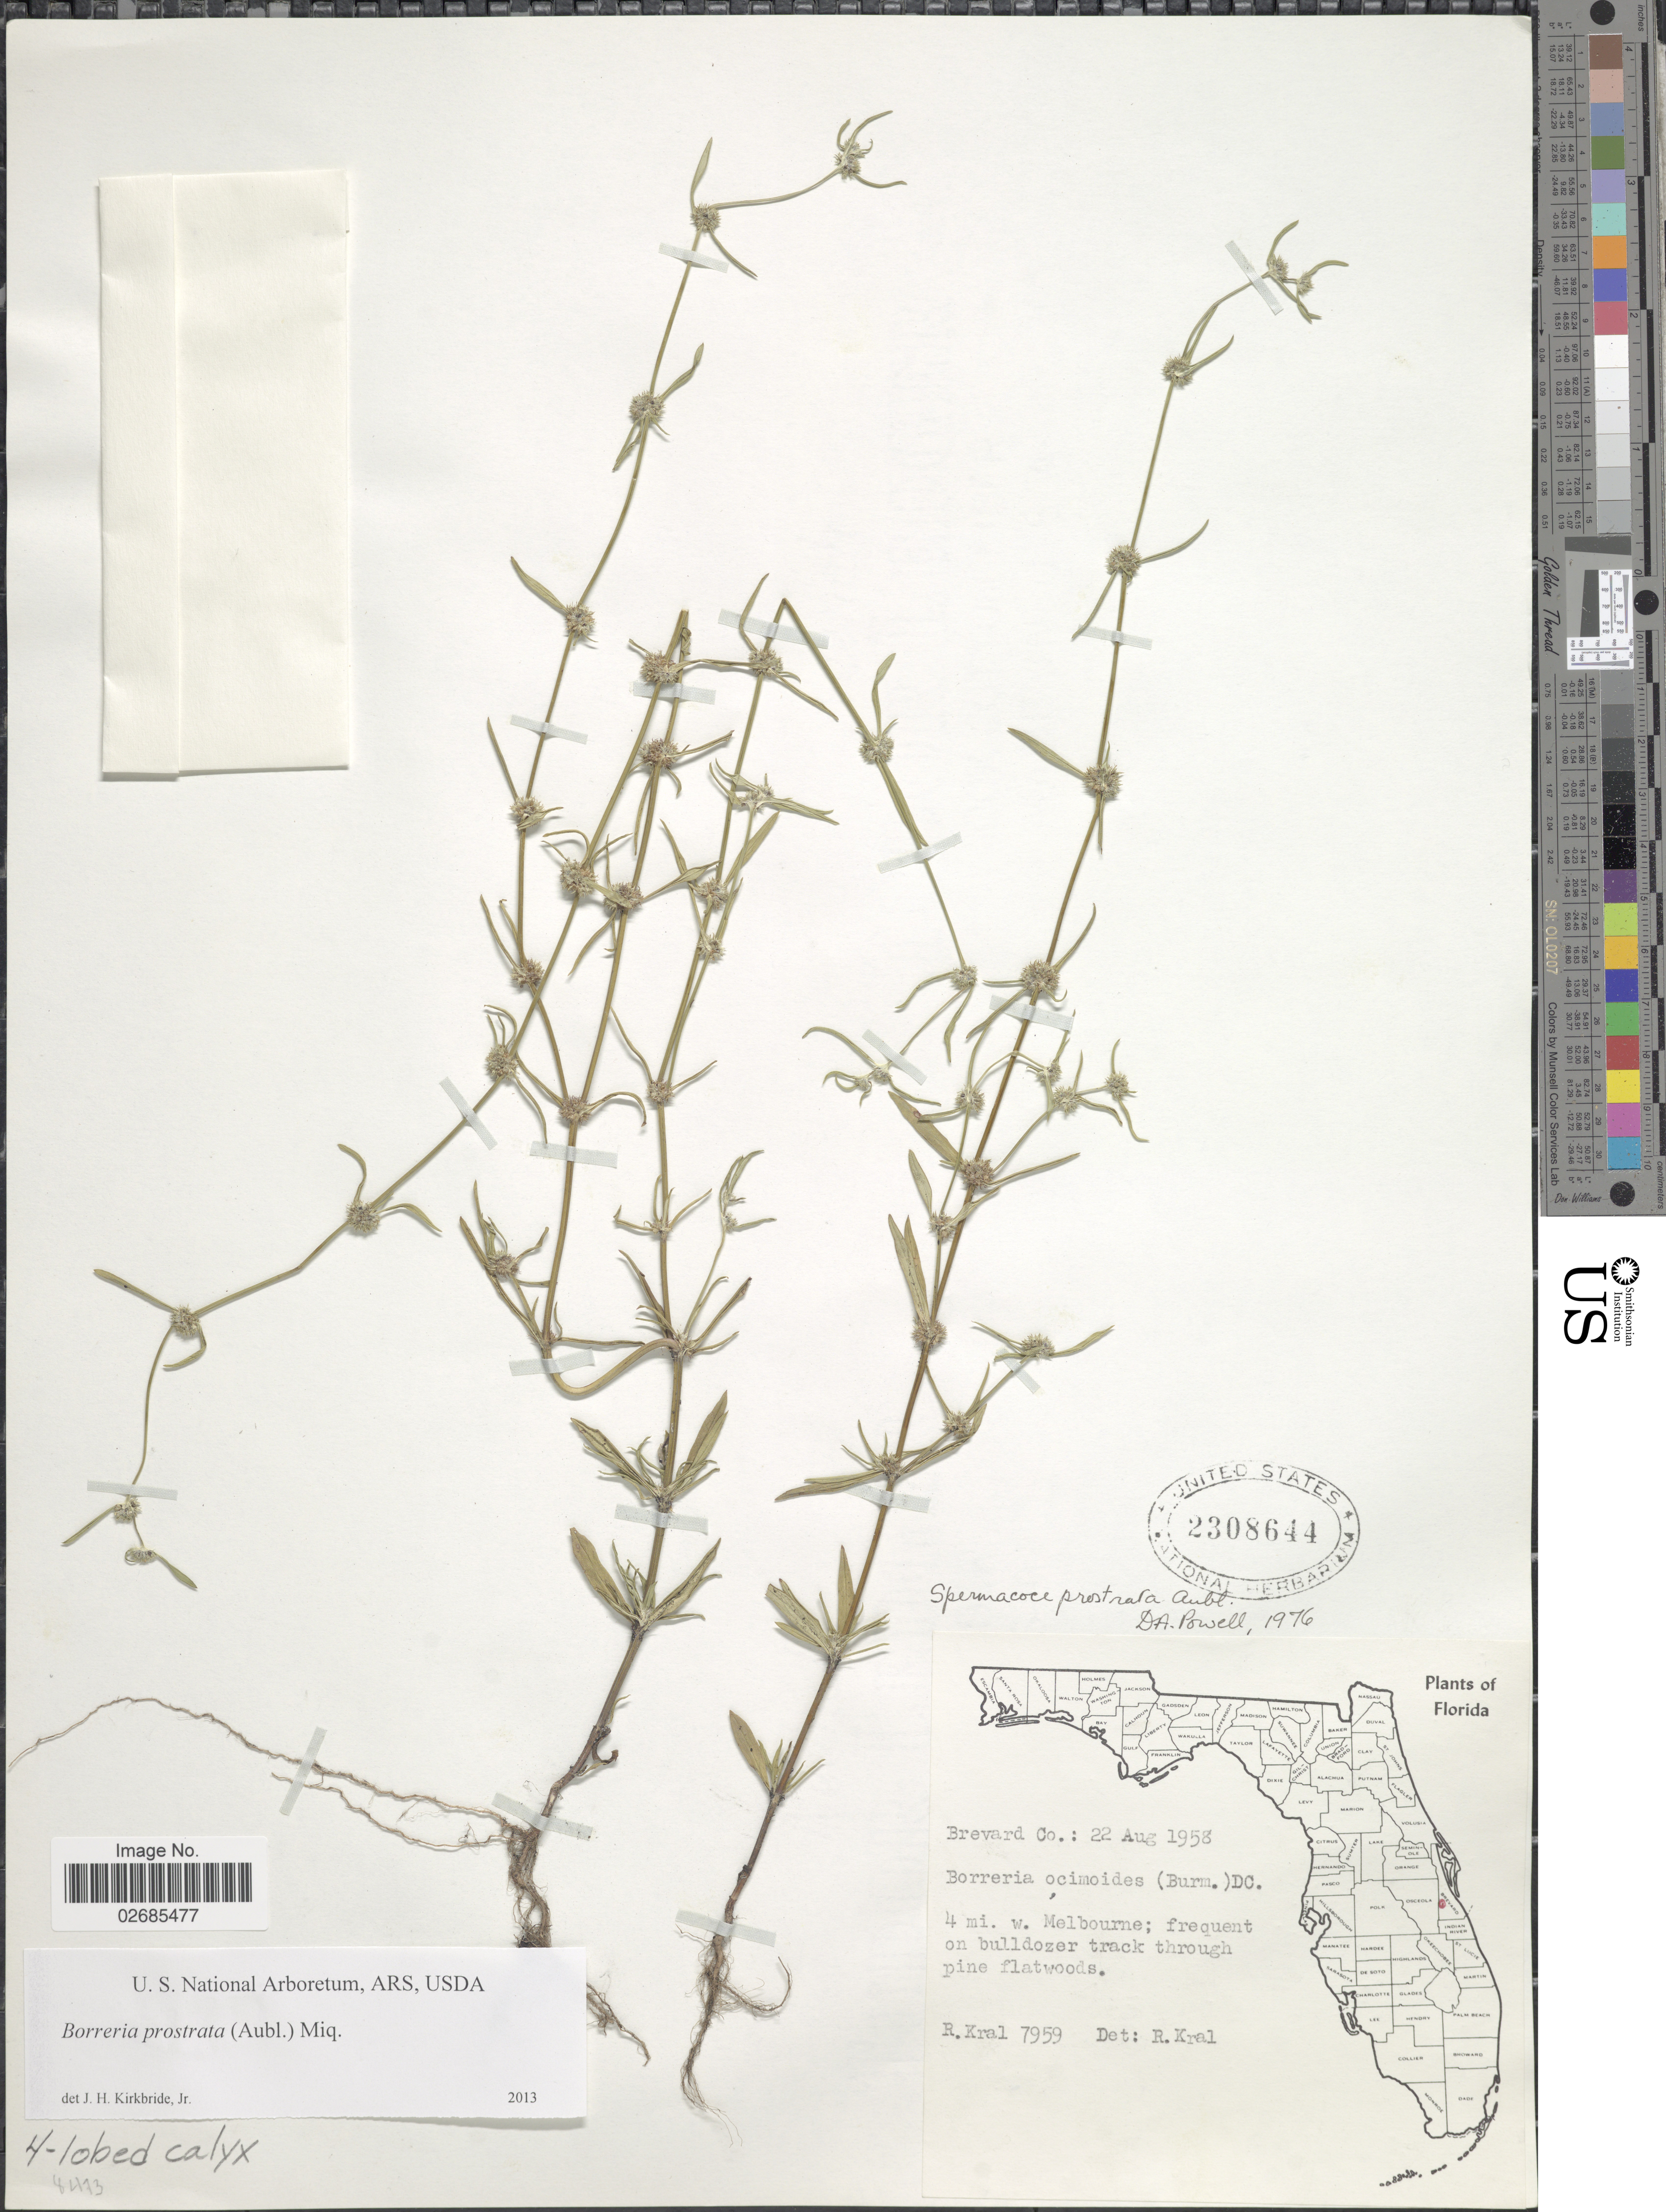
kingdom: Plantae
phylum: Tracheophyta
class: Magnoliopsida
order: Gentianales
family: Rubiaceae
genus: Borreria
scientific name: Borreria prostrata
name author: (Aubl.) Miq.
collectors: R. Kral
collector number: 7959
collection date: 1958-08-22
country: United States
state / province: Florida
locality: Brevard Co. 4 mi. w. Melbourne.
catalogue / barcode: US 2308644